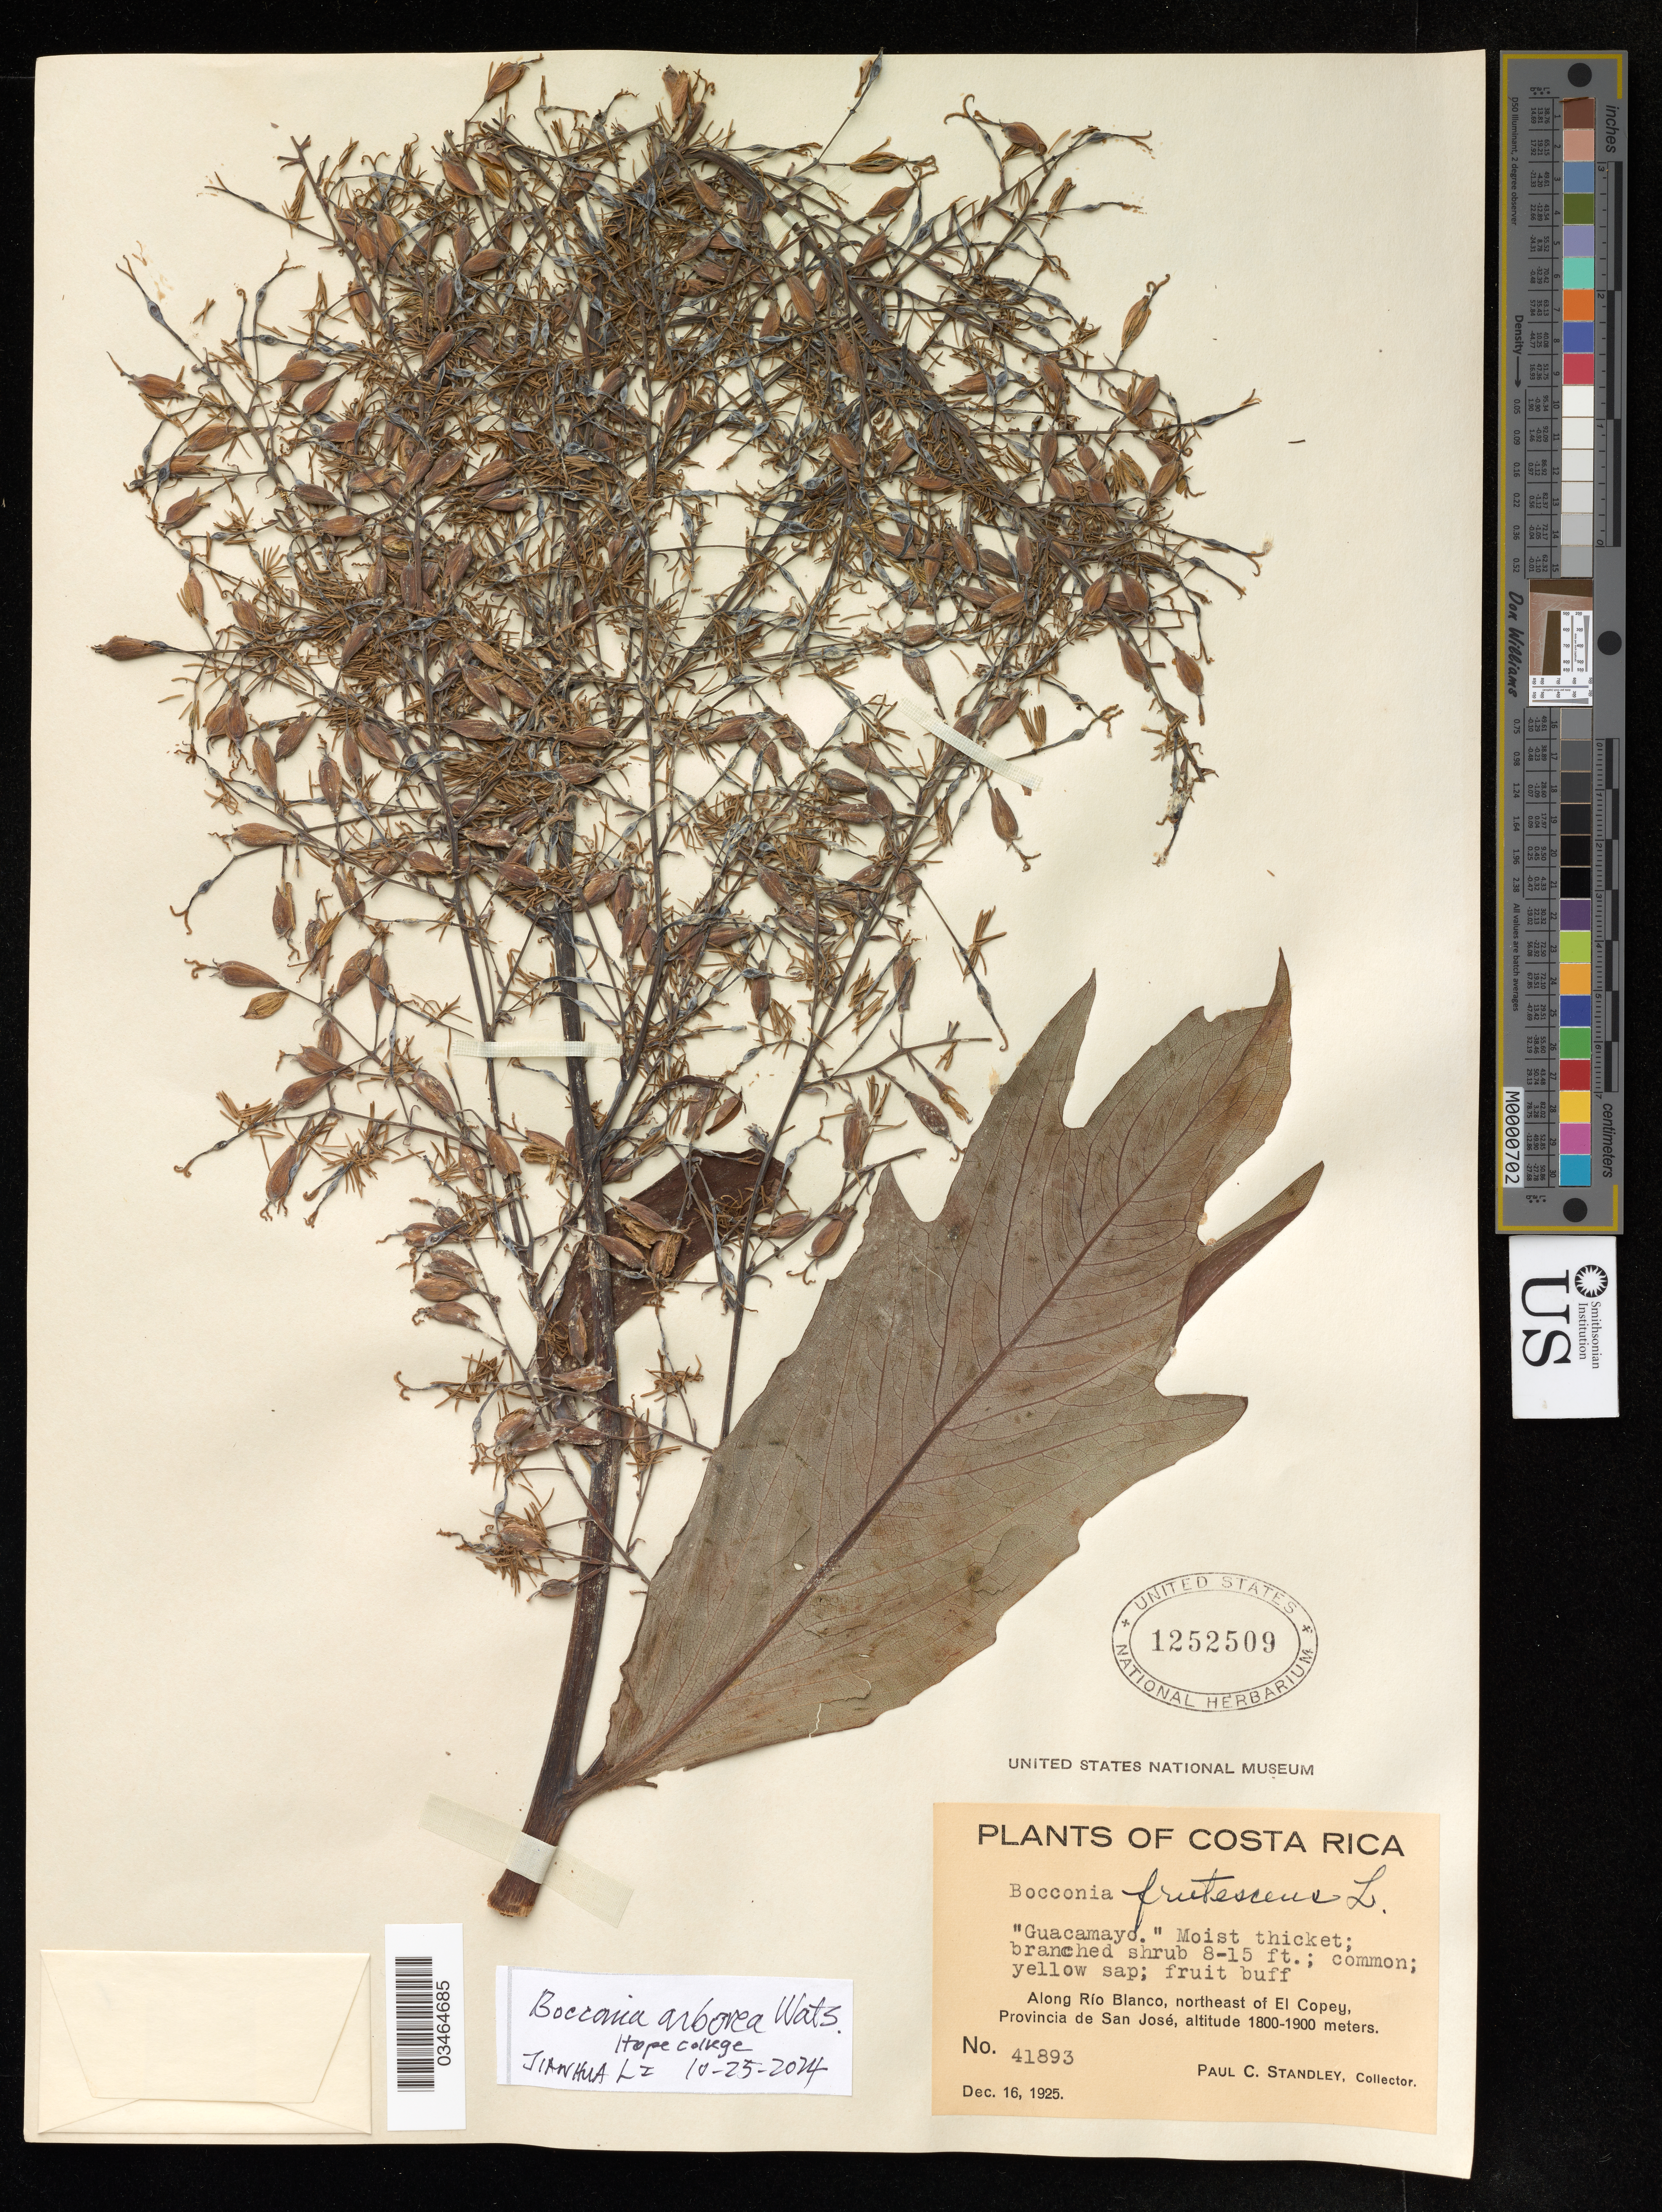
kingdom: Plantae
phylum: Tracheophyta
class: Magnoliopsida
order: Ranunculales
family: Papaveraceae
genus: Bocconia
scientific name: Bocconia arborea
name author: S. Watson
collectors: P. C. Standley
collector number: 41893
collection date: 1925-12-16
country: Costa Rica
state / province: San José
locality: Along Rio Blanco, northeast of El Copey.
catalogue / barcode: US 1252509